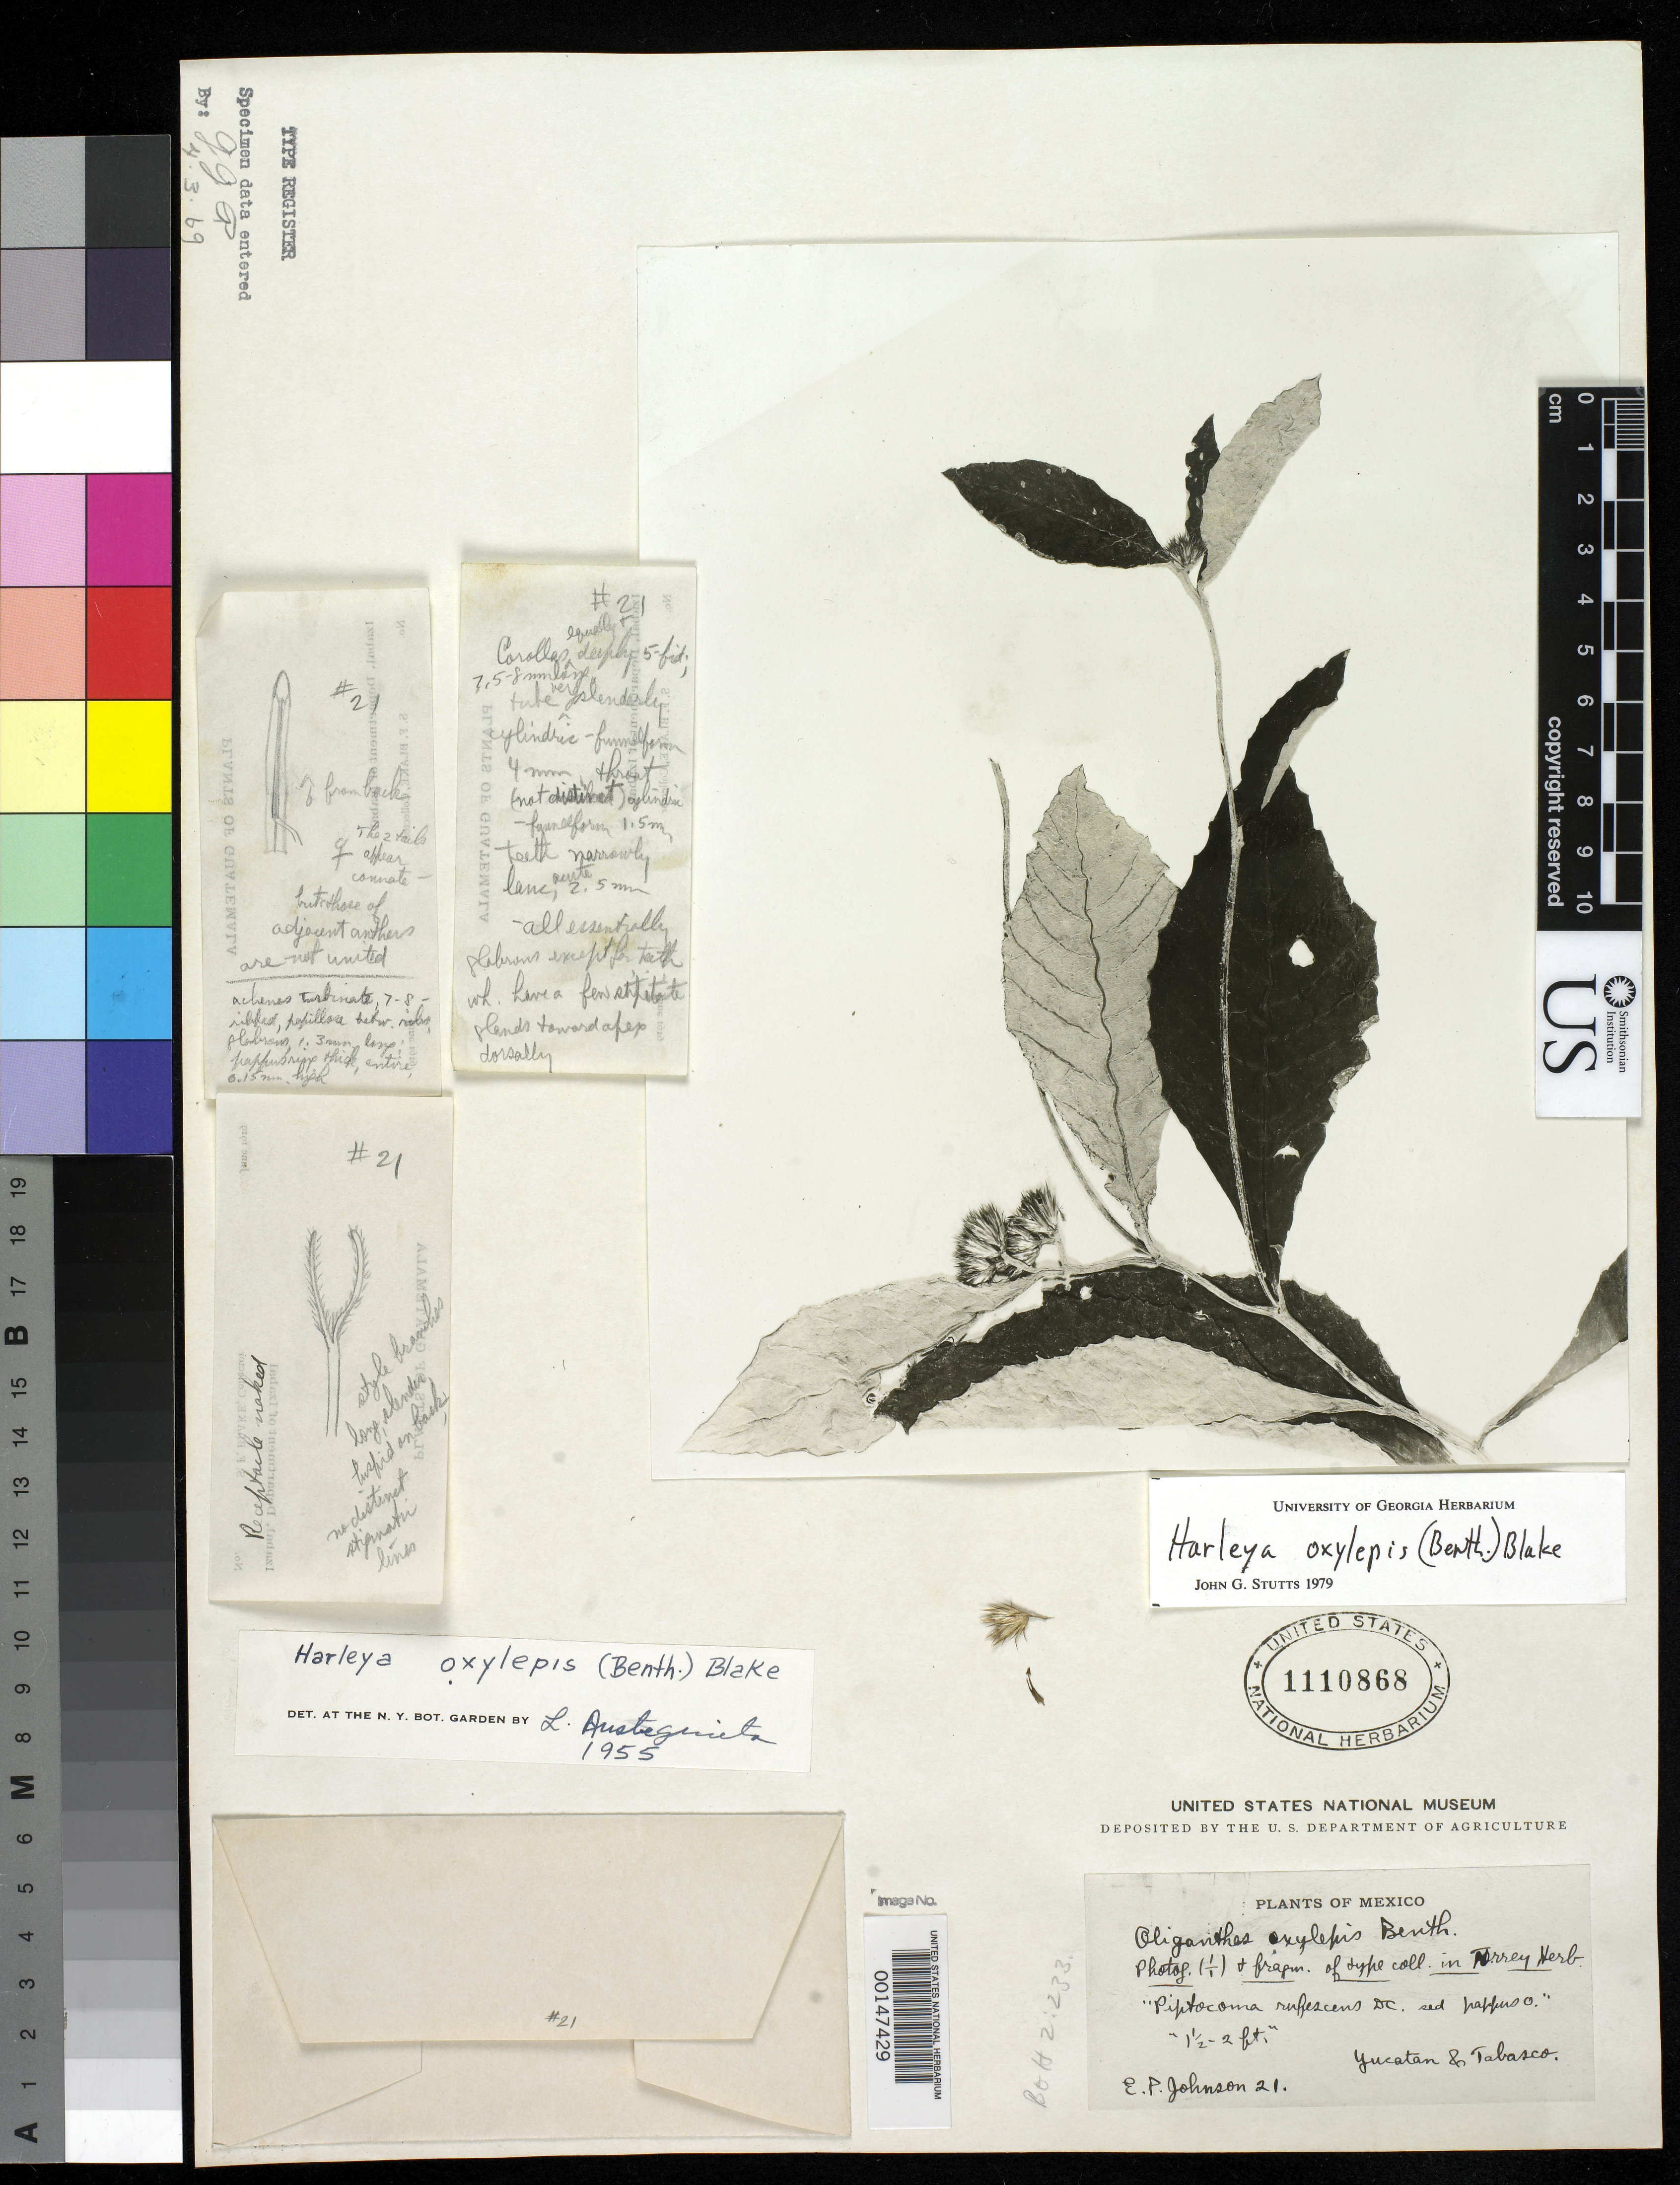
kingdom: Plantae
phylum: Tracheophyta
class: Magnoliopsida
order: Asterales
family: Asteraceae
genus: Oliganthes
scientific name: Oliganthes oxylepis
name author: Benth. in Benth. & Hook. f.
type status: Type Material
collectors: E. P. Johnson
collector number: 21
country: Mexico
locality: E of Monserrat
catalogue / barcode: US 1110868